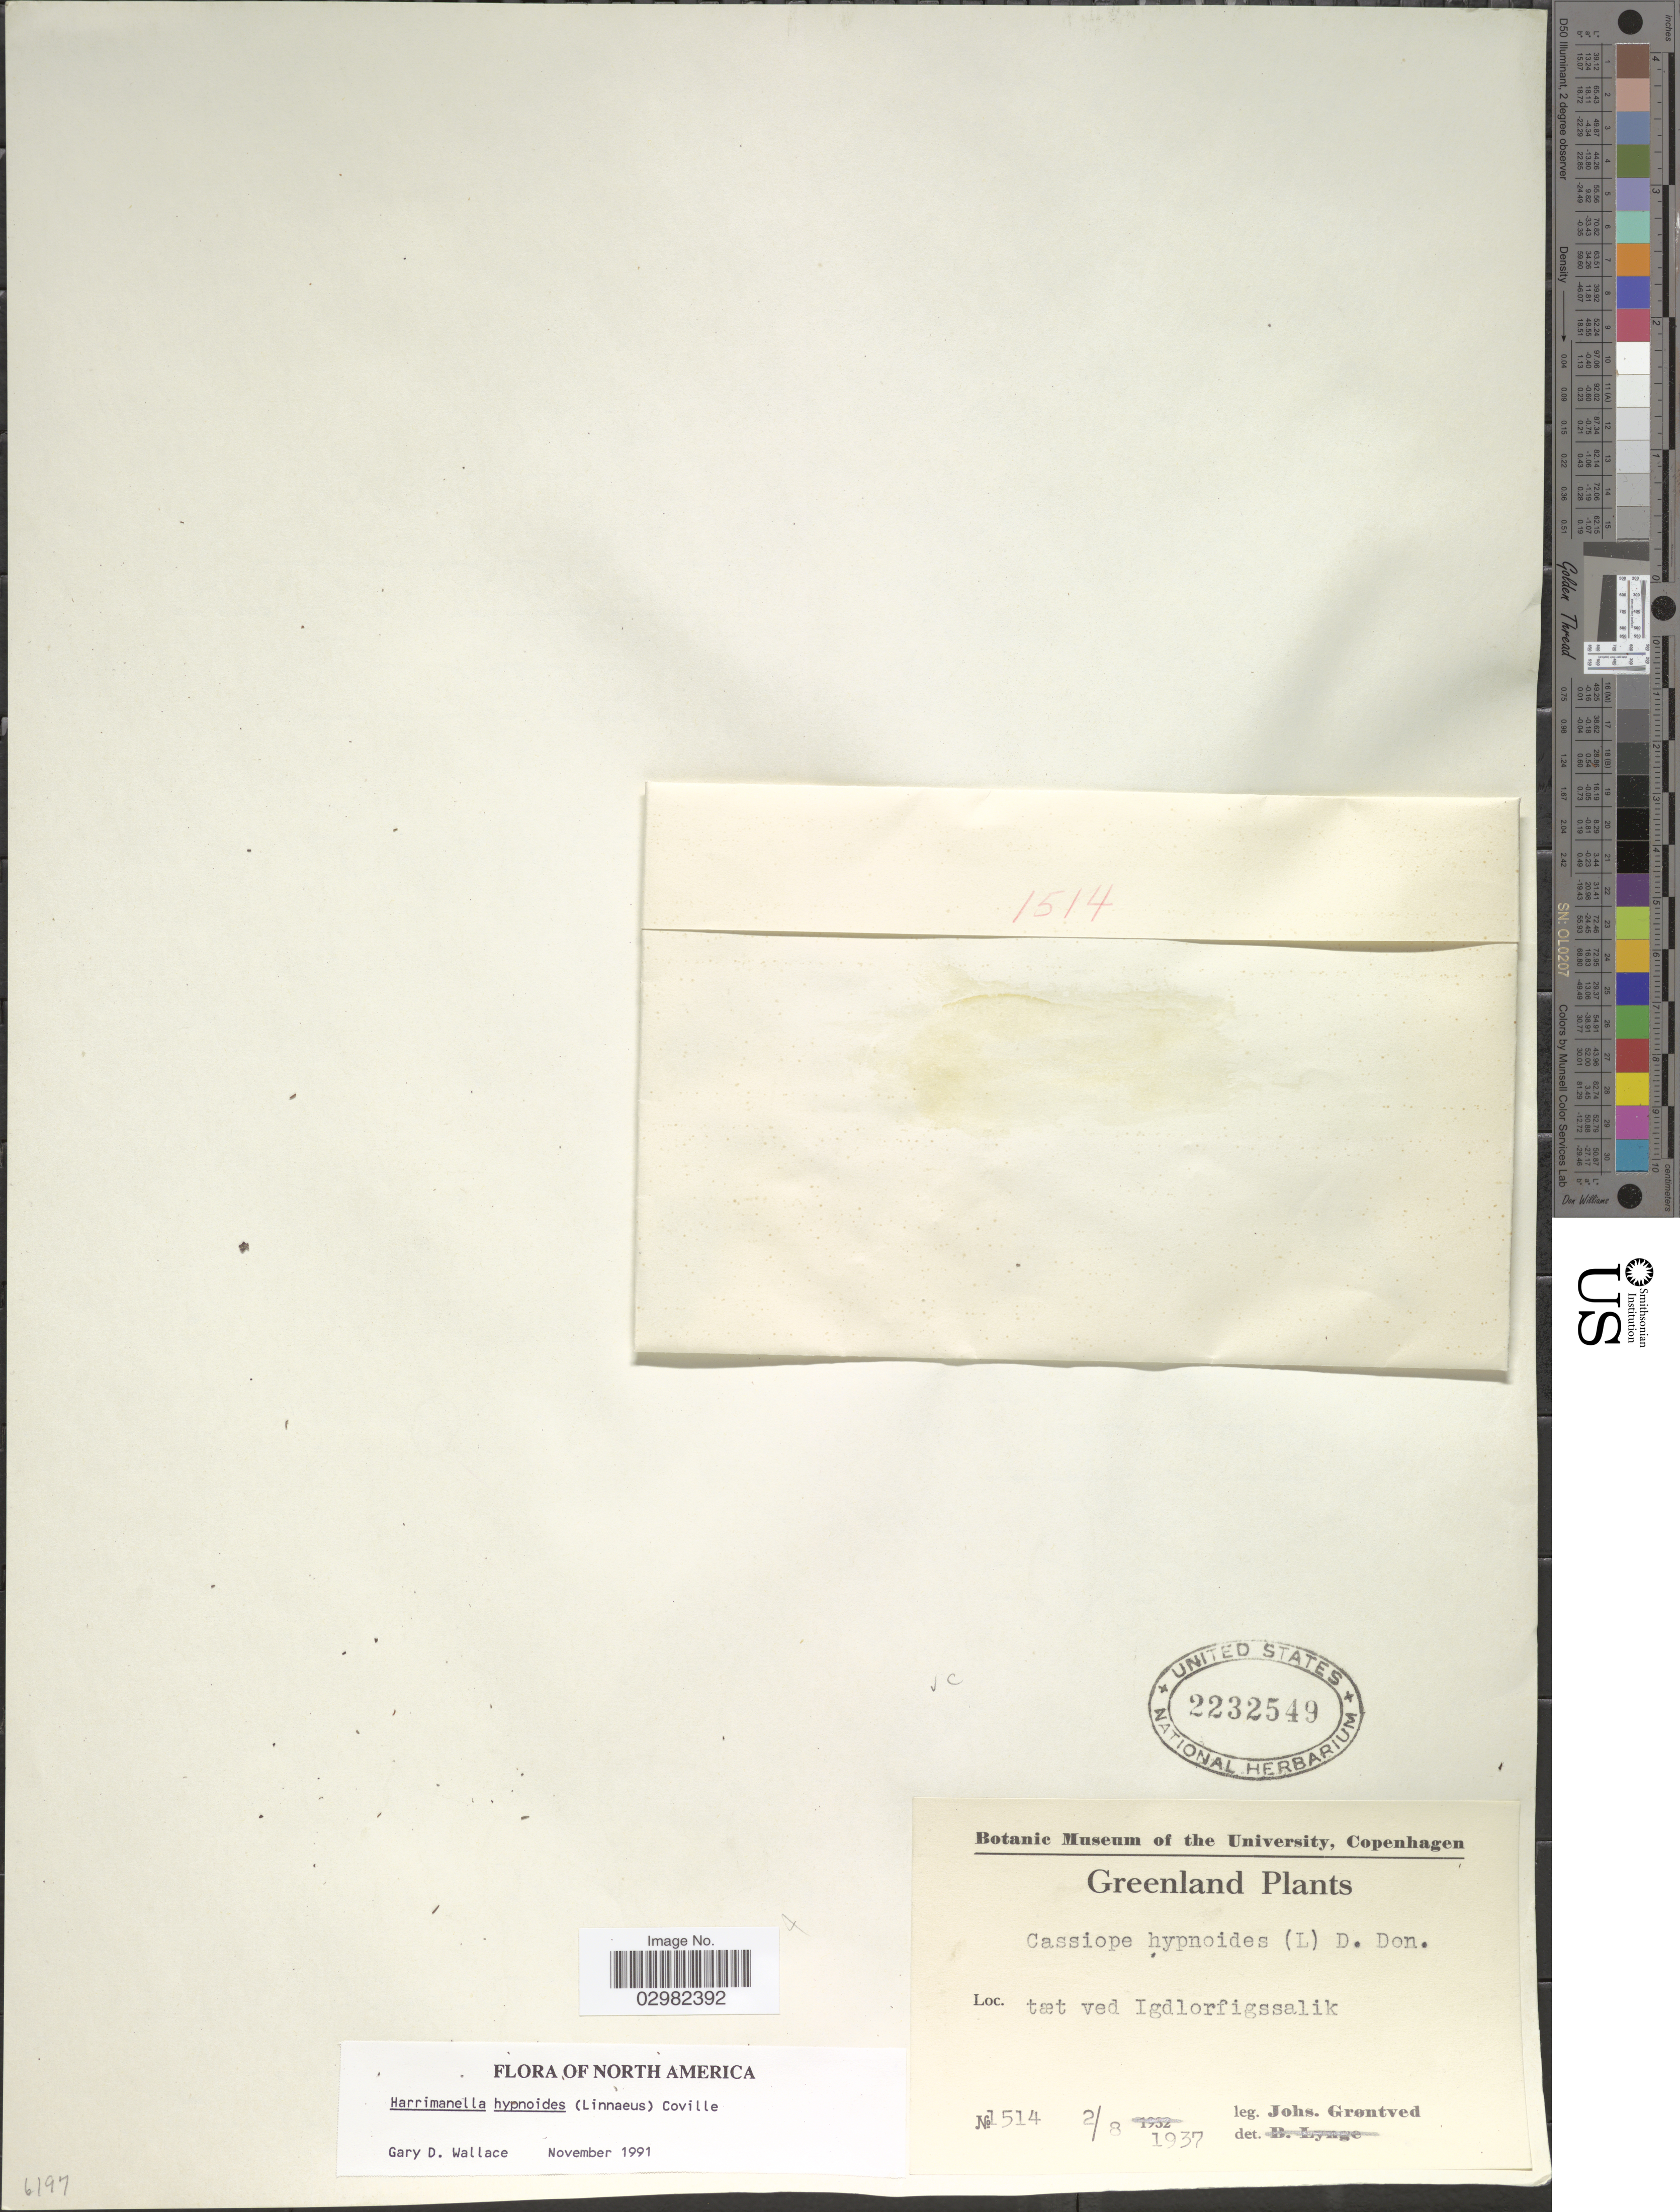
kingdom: Plantae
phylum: Tracheophyta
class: Magnoliopsida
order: Ericales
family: Ericaceae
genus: Harrimanella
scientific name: Harrimanella hypnoides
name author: (L.) Coville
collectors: J. Grøntved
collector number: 15814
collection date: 1937-08-02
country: Greenland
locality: Taet ved Igdlorfigssalik.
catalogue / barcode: US 2232549